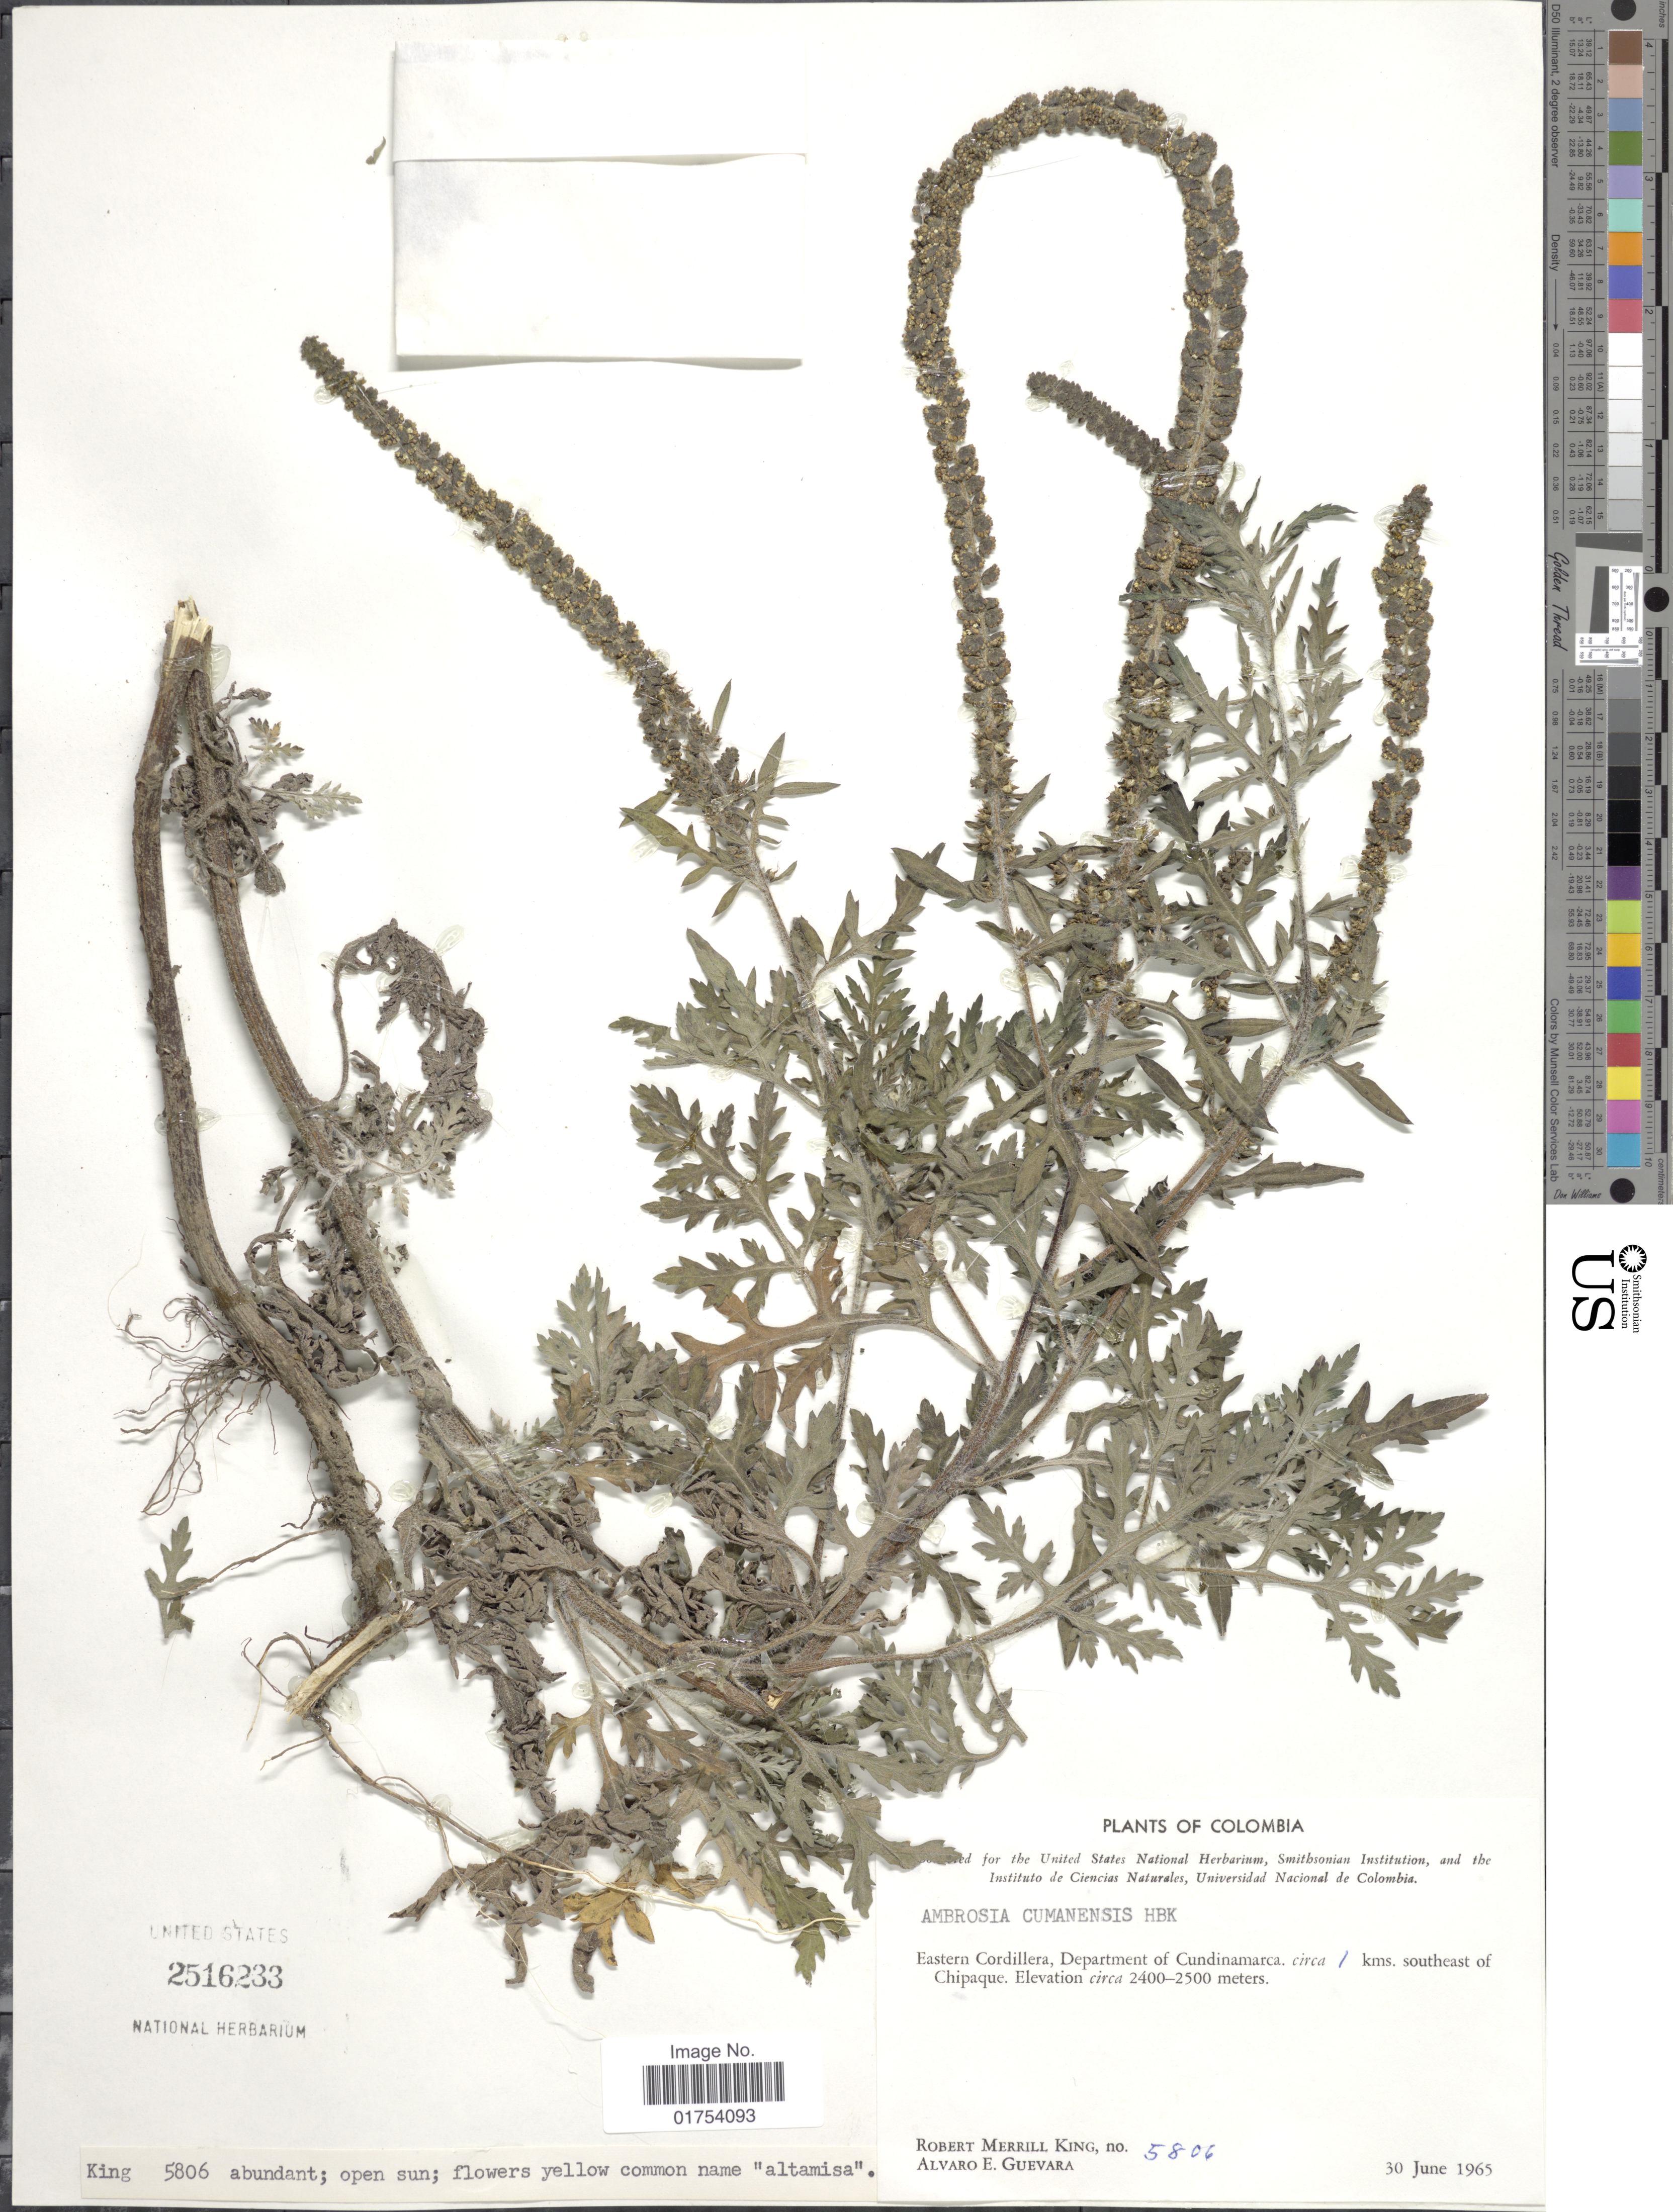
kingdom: Plantae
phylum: Tracheophyta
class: Magnoliopsida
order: Asterales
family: Asteraceae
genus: Ambrosia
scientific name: Ambrosia peruviana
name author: Willd.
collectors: R. M. King & A. E. Guevara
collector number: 5806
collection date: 1965-06-30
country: Colombia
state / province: Cundinamarca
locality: Eastern Cordillera. circa 1 kms. southeast of Chipaque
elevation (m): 2400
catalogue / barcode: US 2516233